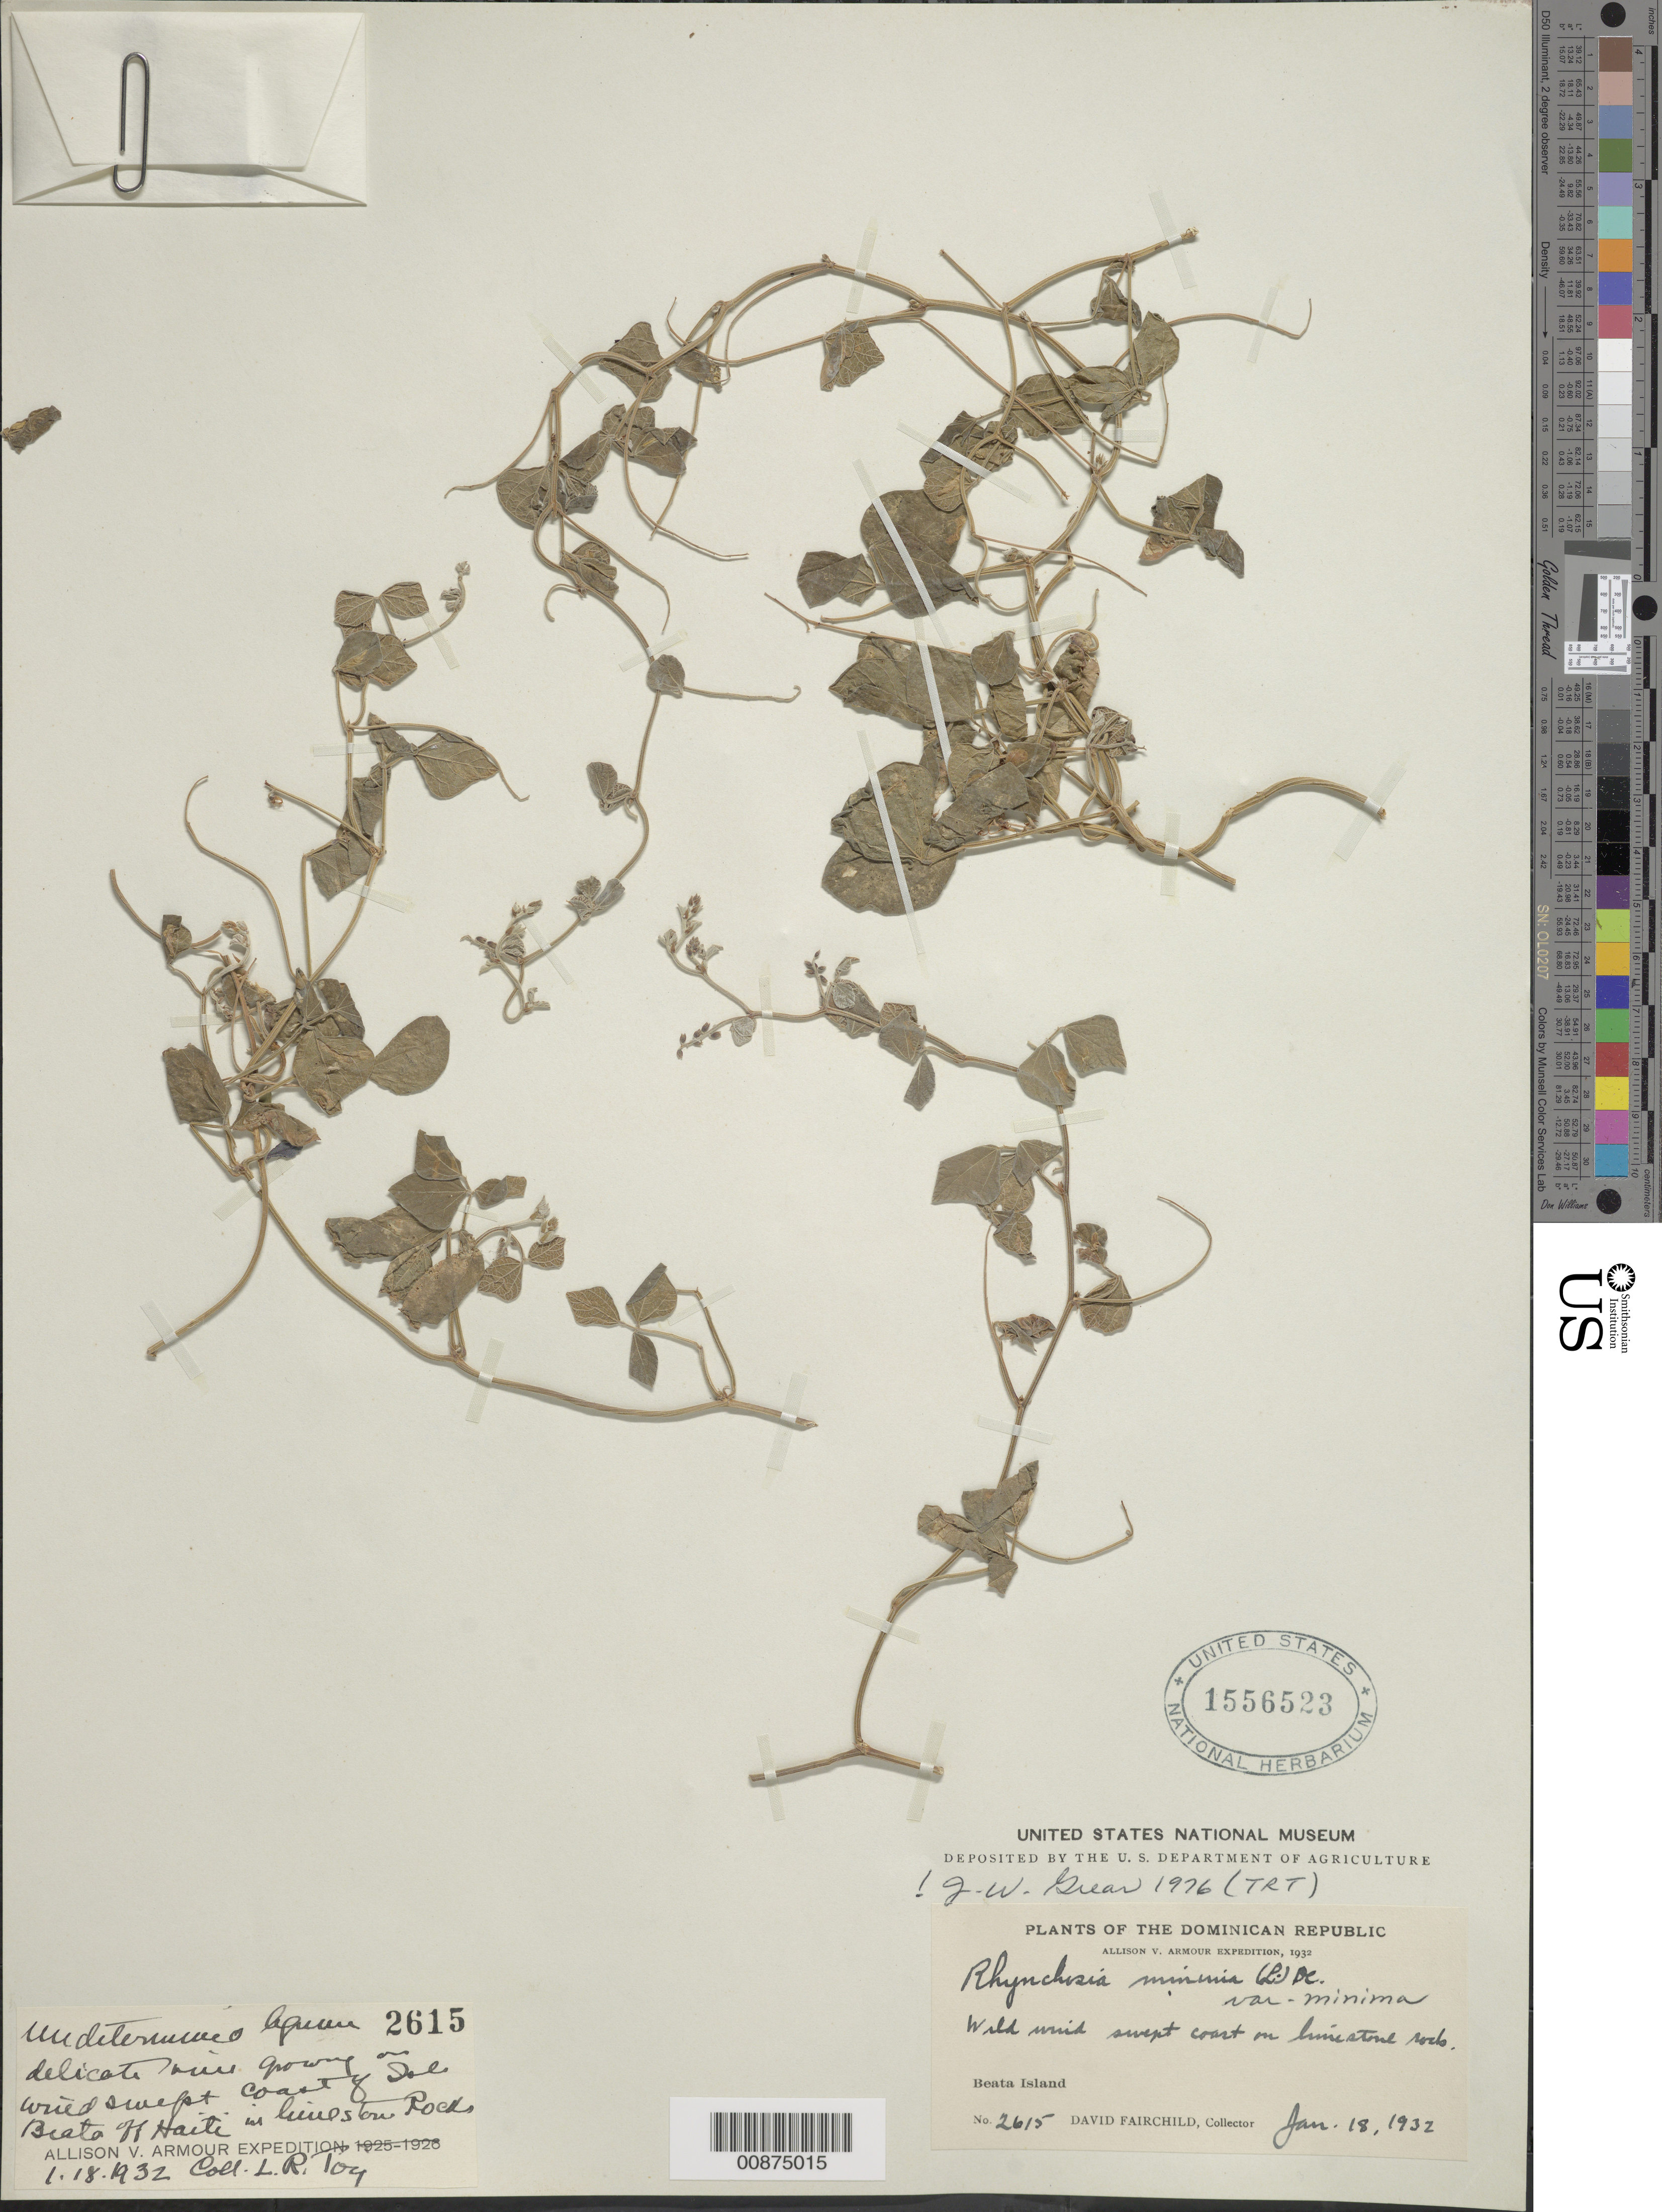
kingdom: Plantae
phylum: Tracheophyta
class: Magnoliopsida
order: Fabales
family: Fabaceae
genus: Rhynchosia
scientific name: Rhynchosia minima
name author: (L.) DC.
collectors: D. Fairchild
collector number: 2615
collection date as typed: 18 Jan 1932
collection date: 1932-01-18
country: Dominican Republic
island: Isla Beata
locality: Beata Island.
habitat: Wild wind swept caot on limestone rocks.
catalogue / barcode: US 1556523